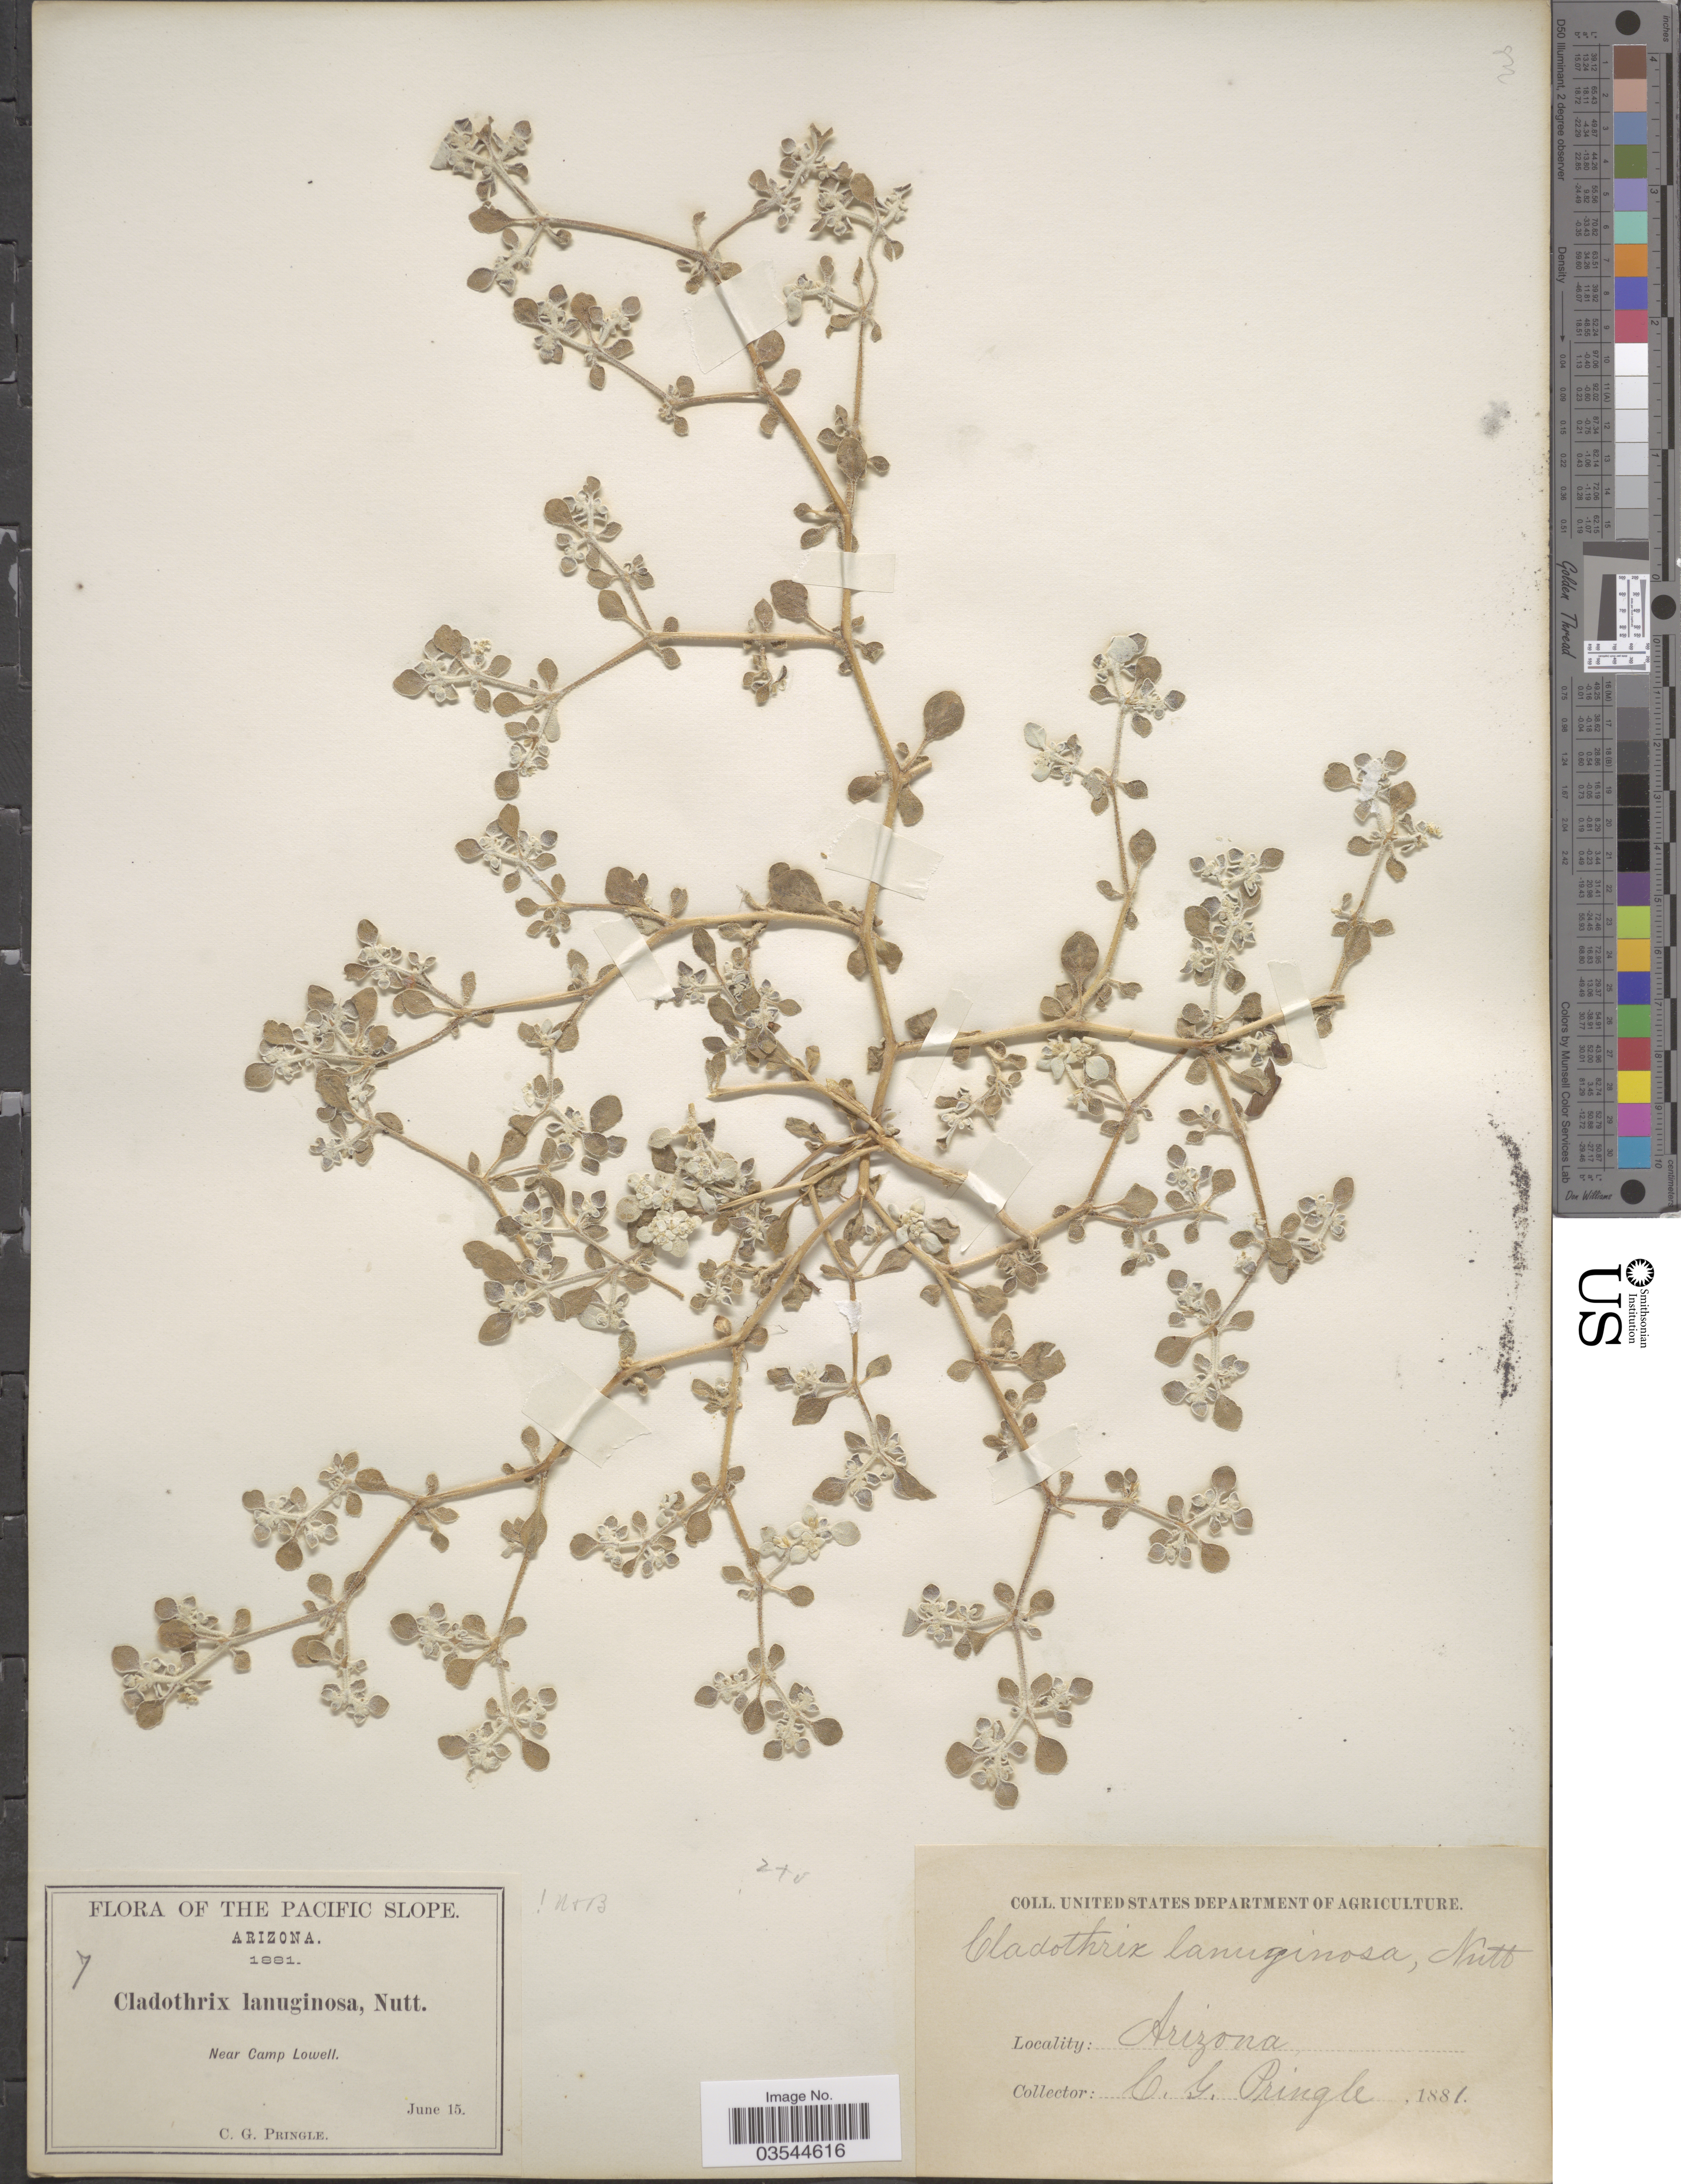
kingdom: Plantae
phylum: Tracheophyta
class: Magnoliopsida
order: Caryophyllales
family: Amaranthaceae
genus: Tidestromia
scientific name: Tidestromia lanuginosa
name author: (Nutt.) Standl.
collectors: C. G. Pringle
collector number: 7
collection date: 1881-06-15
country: United States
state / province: Arizona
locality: The Pacific Slope. Near Camp Lowell.